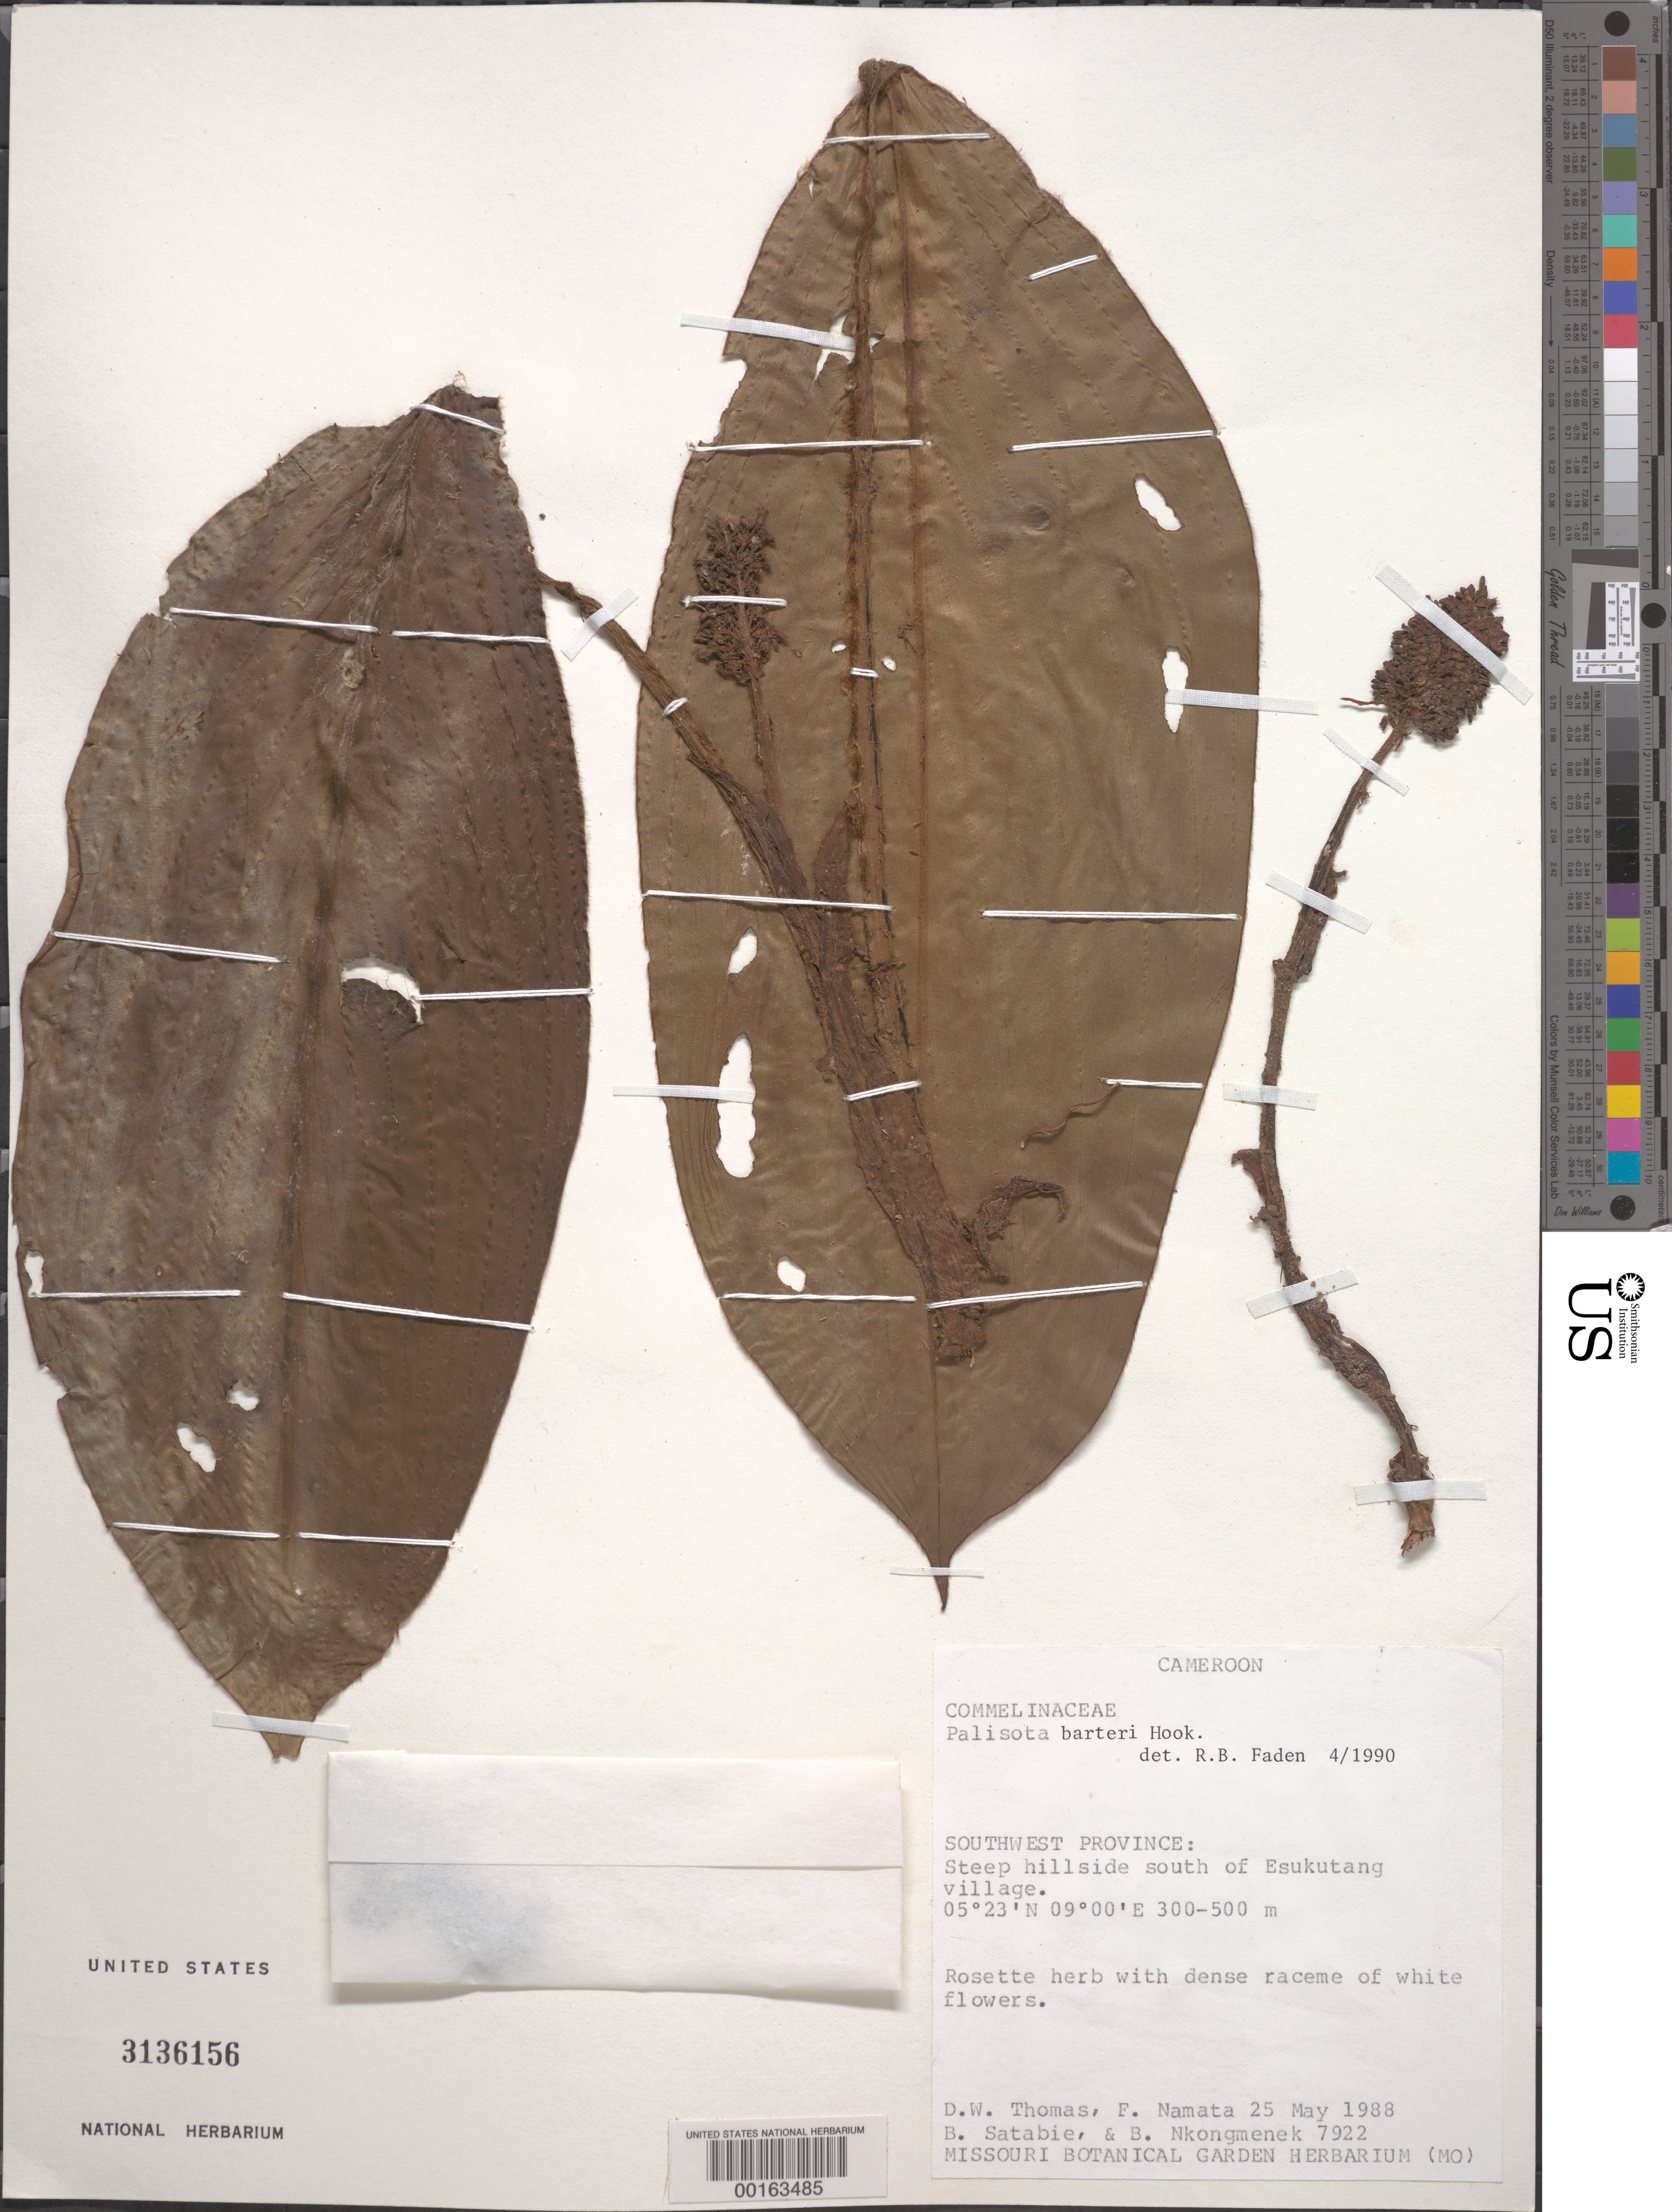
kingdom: Plantae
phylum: Tracheophyta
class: Liliopsida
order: Commelinales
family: Commelinaceae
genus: Palisota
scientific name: Palisota barteri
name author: Hook.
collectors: D. W. Thomas, F. Namata, B. Stabie & B. Nkongmenek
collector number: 7922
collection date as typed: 25 May 1988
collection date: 1988-05-25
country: Cameroon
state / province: Sud-Ouest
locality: S of esukutang village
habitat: Steep hillside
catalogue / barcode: US 3136156